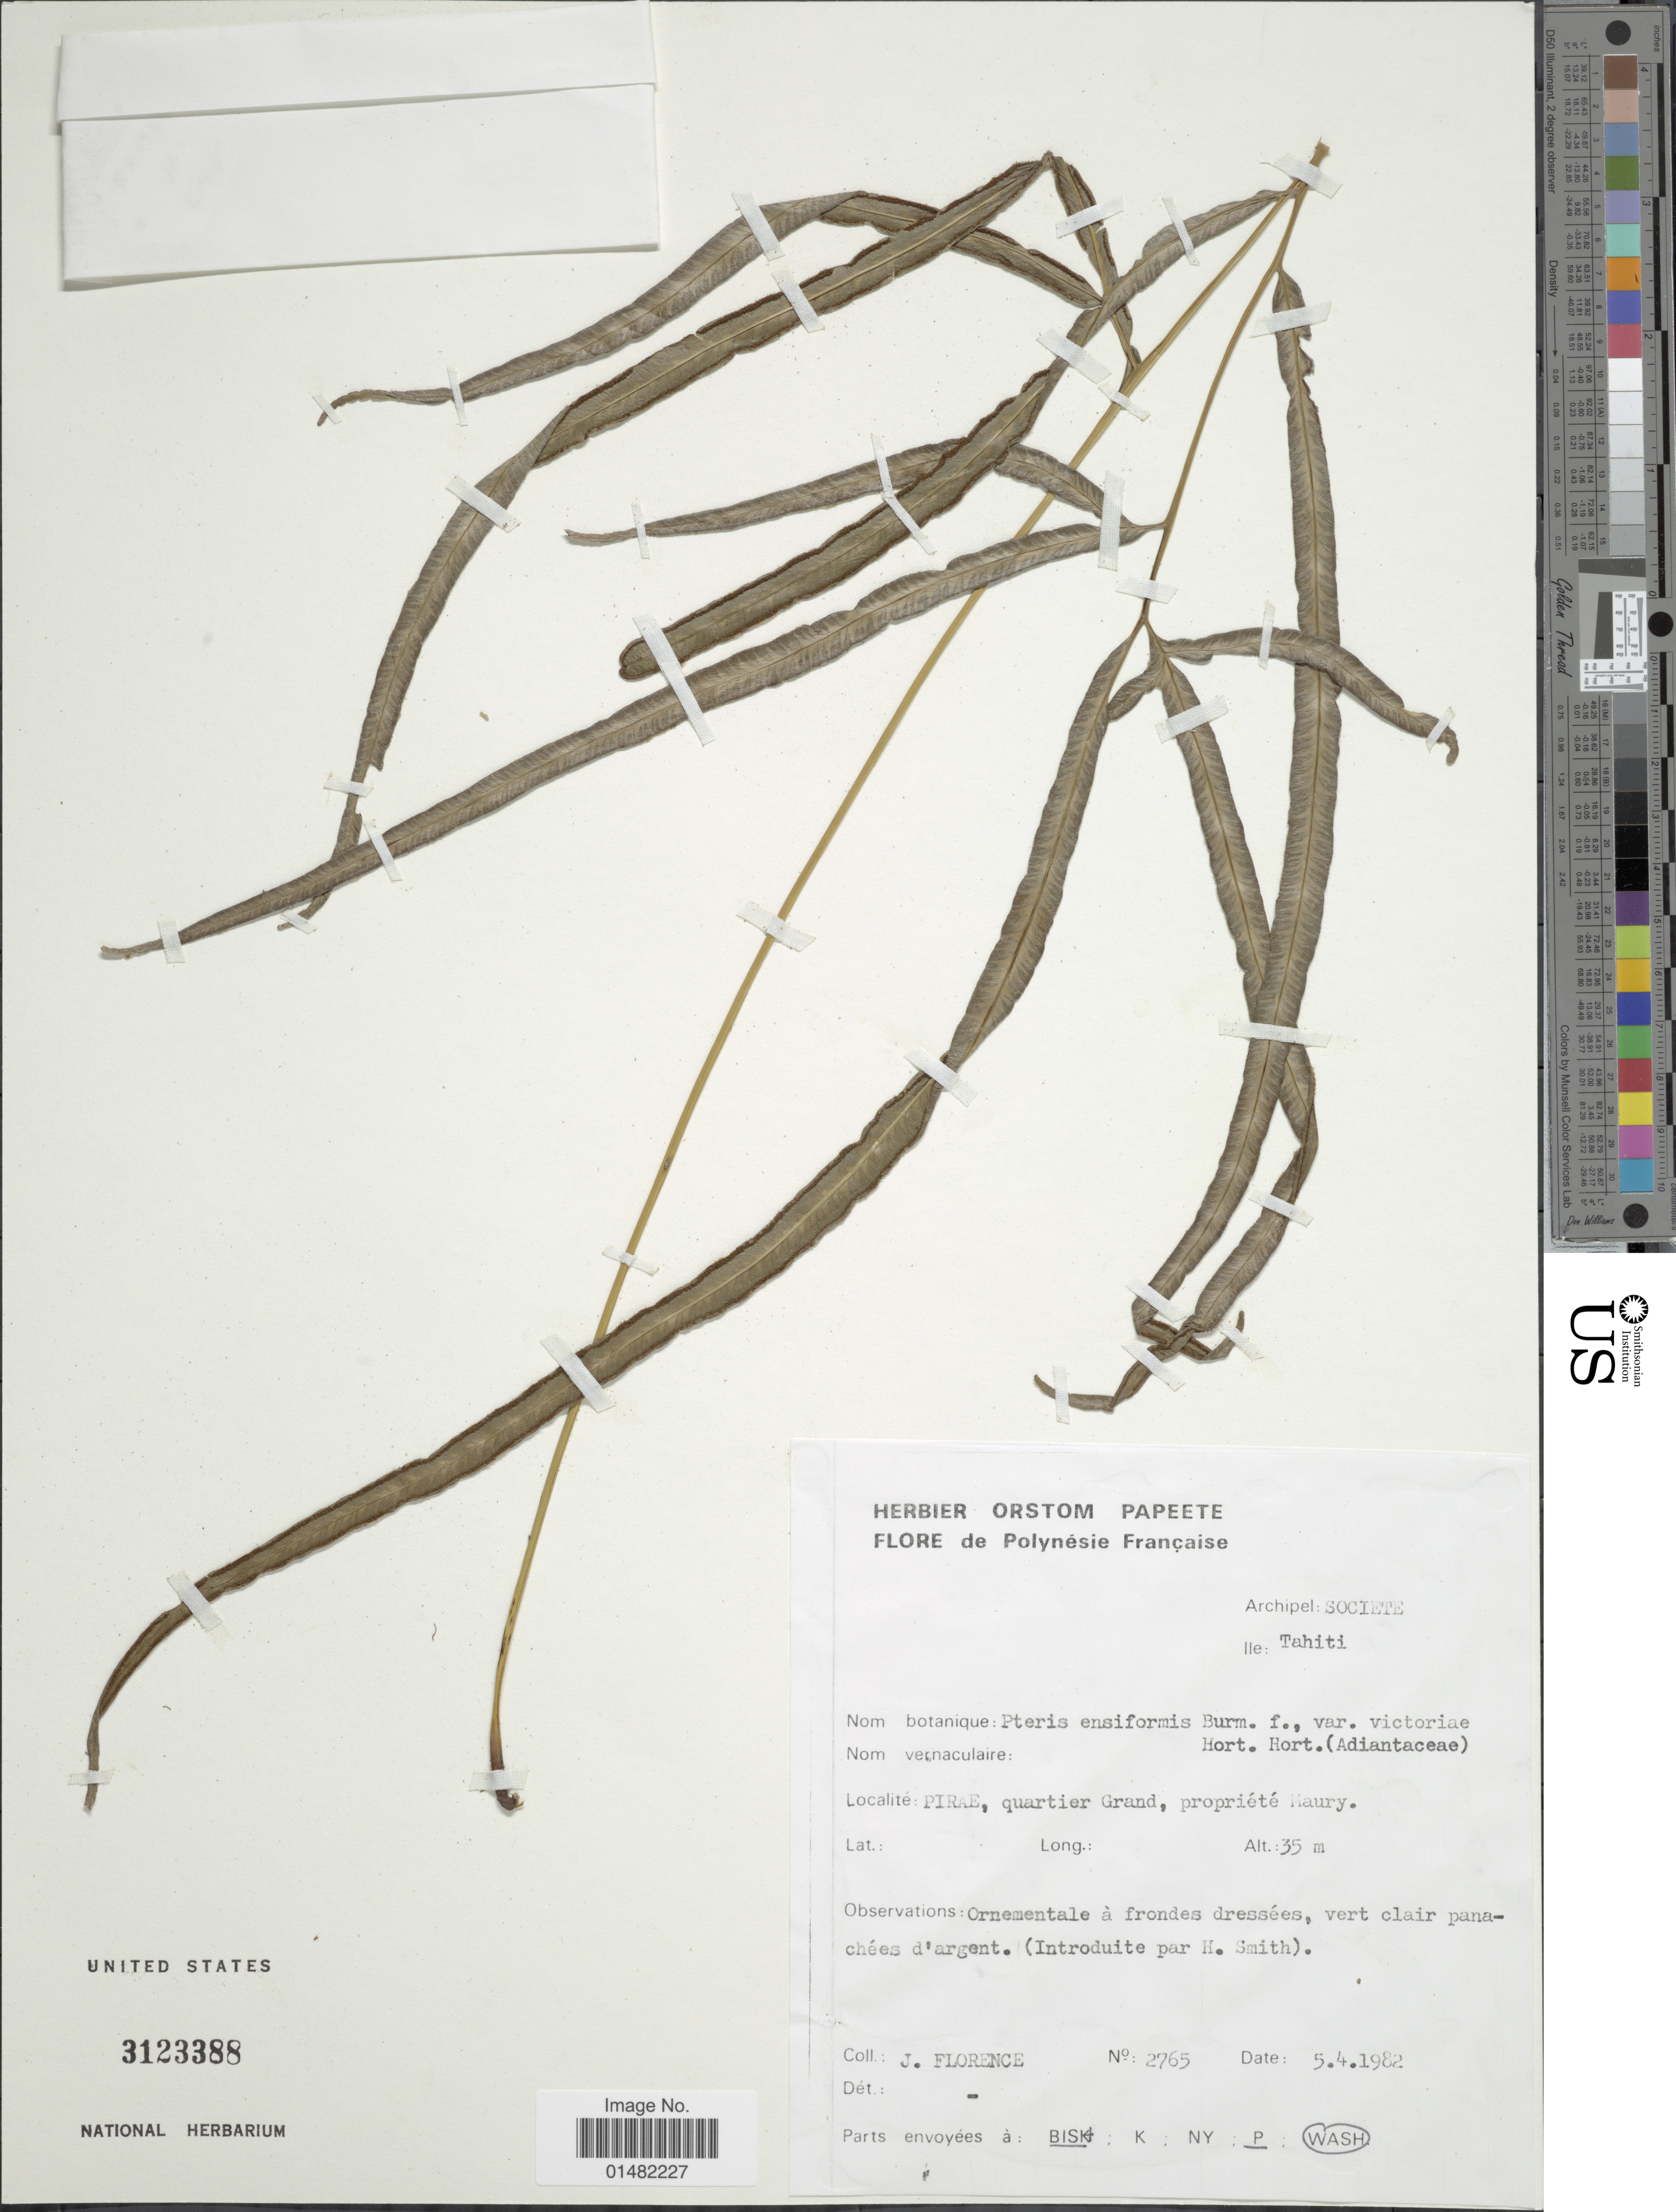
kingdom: Plantae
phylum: Tracheophyta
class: Polypodiopsida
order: Polypodiales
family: Pteridaceae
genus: Pteris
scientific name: Pteris ensiformis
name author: Burm. f.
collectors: J. Florence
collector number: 2765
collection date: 1982-04-05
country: French Polynesia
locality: Archipel: Societe, Ile: Tahiti, Pirae, quartier Grand, propriété Maury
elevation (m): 35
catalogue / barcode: US 3123388